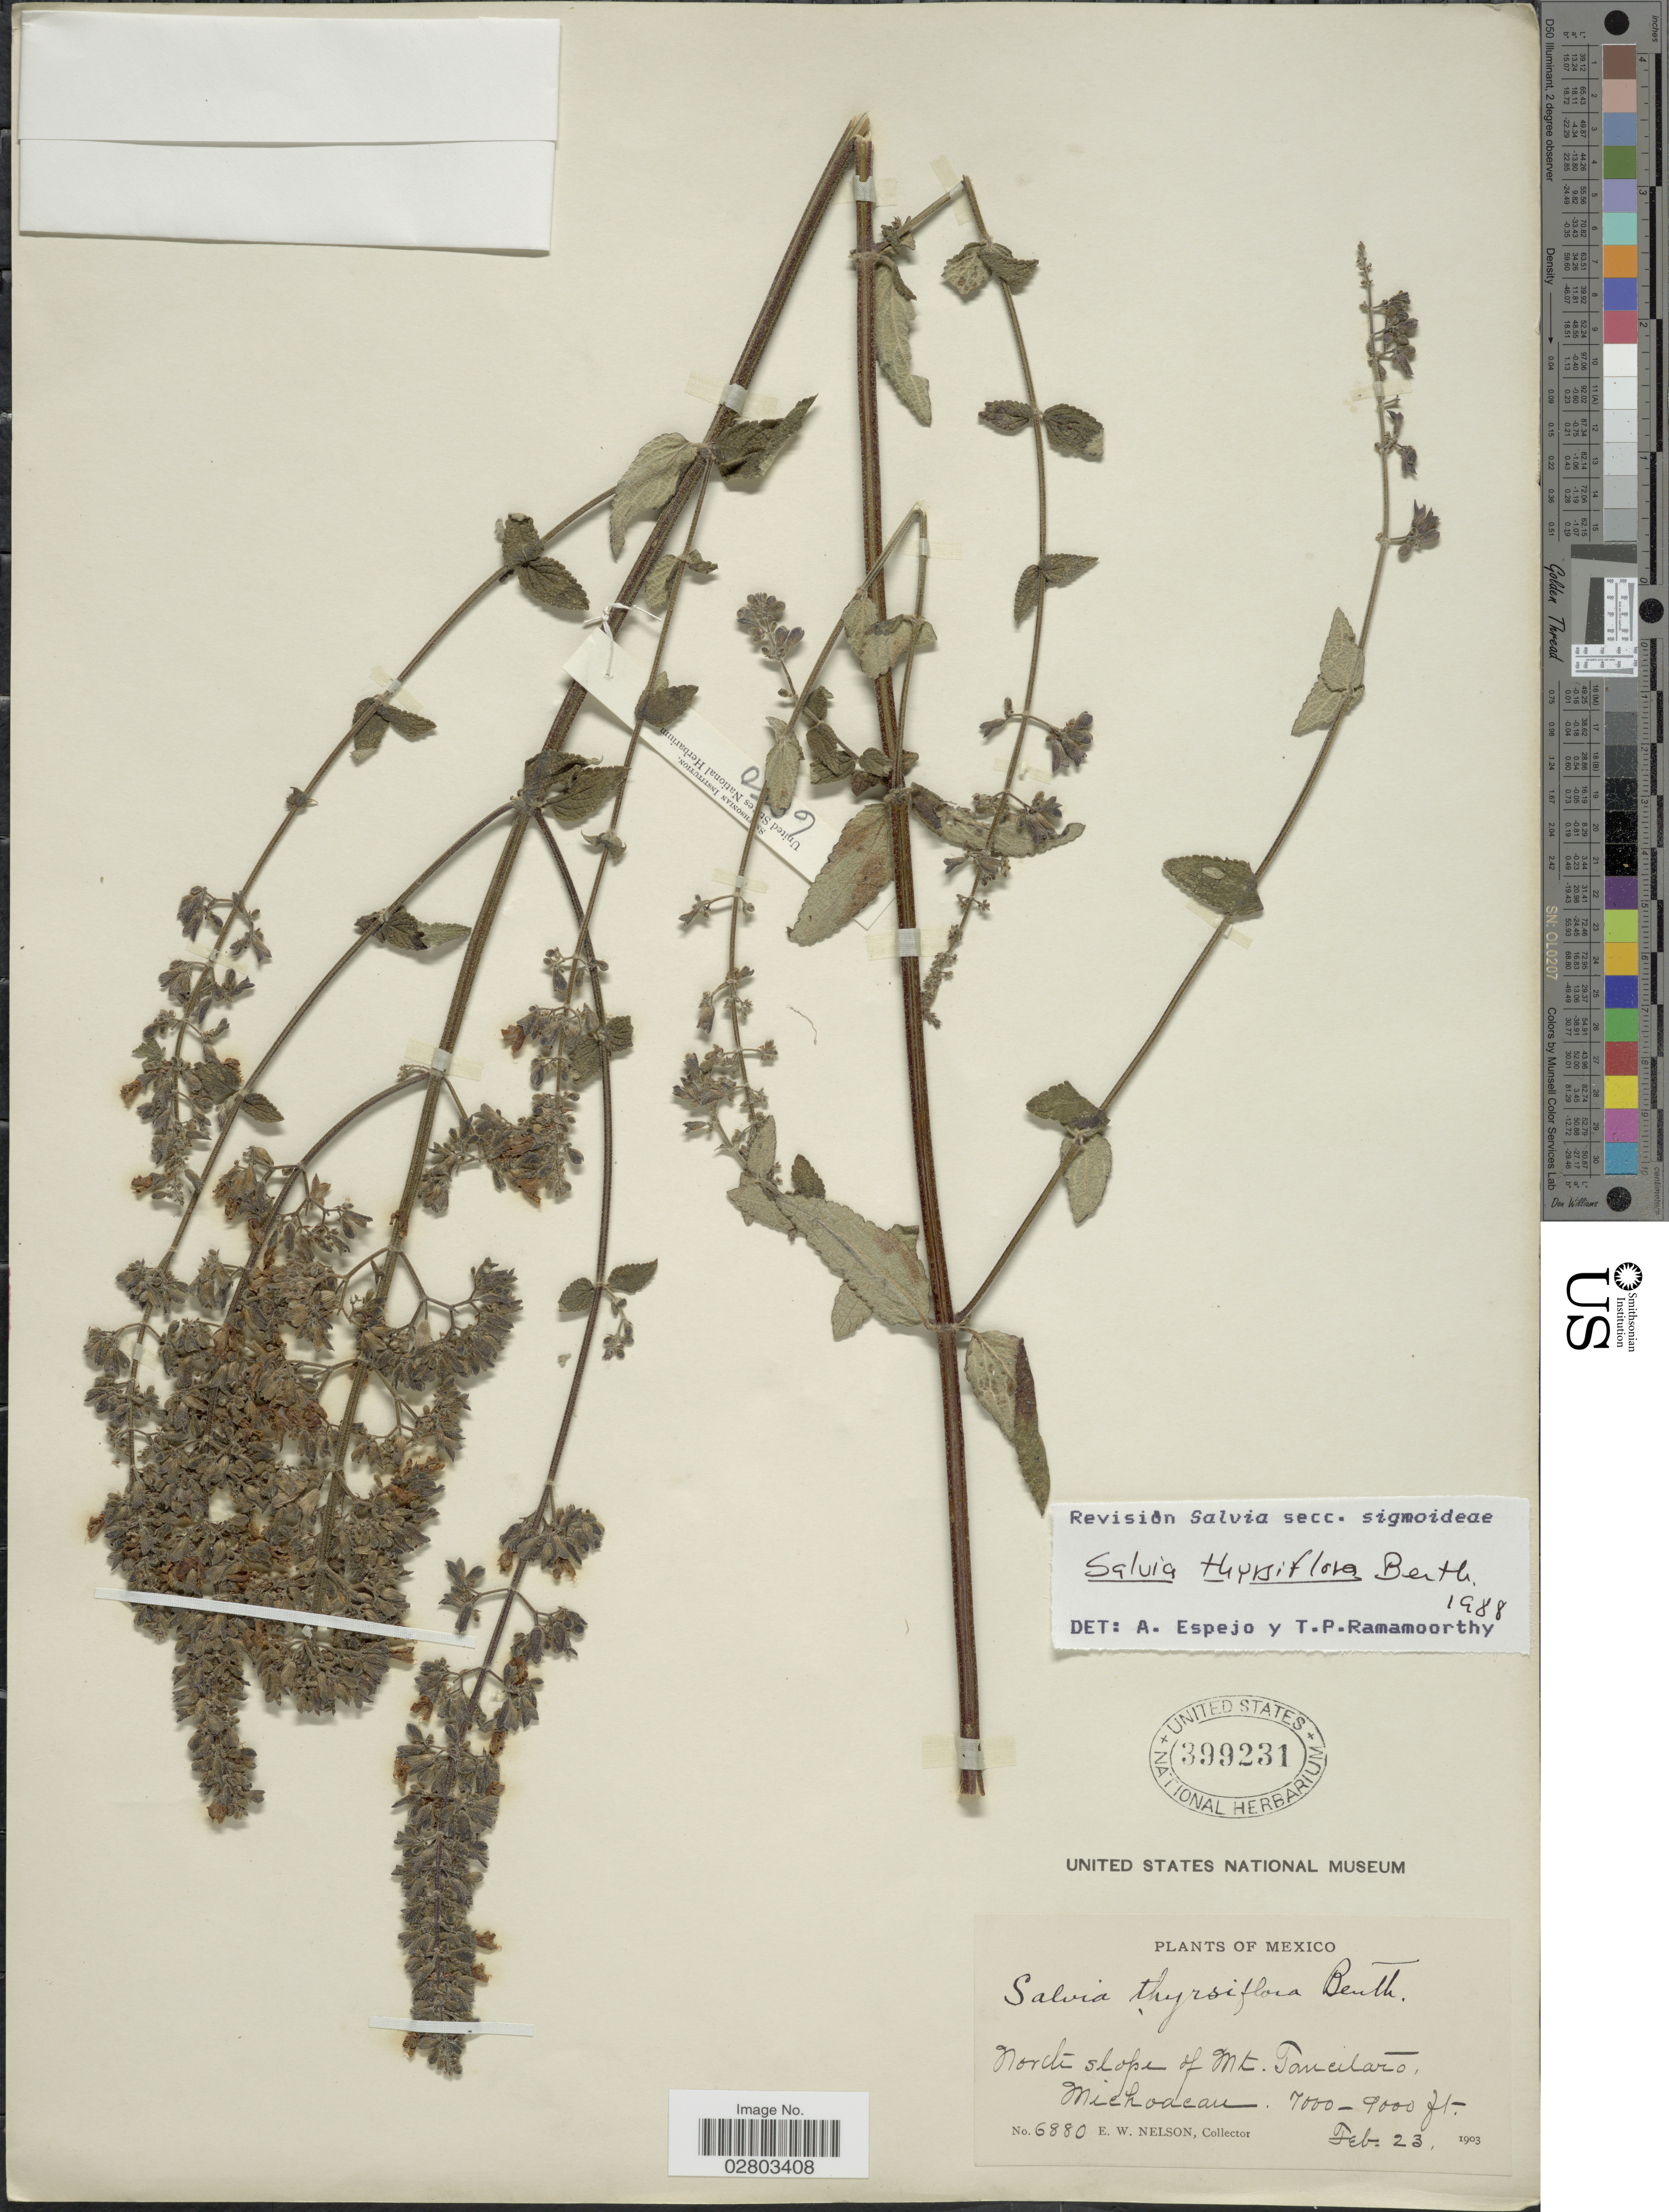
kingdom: Plantae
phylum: Tracheophyta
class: Magnoliopsida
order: Lamiales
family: Lamiaceae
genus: Salvia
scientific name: Salvia thyrsiflora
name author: Benth.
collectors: E. W. Nelson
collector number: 6880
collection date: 1903-02-23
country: Mexico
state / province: Michoacán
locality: North slope of Mt. Tancitaro.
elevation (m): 2134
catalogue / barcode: US 399231